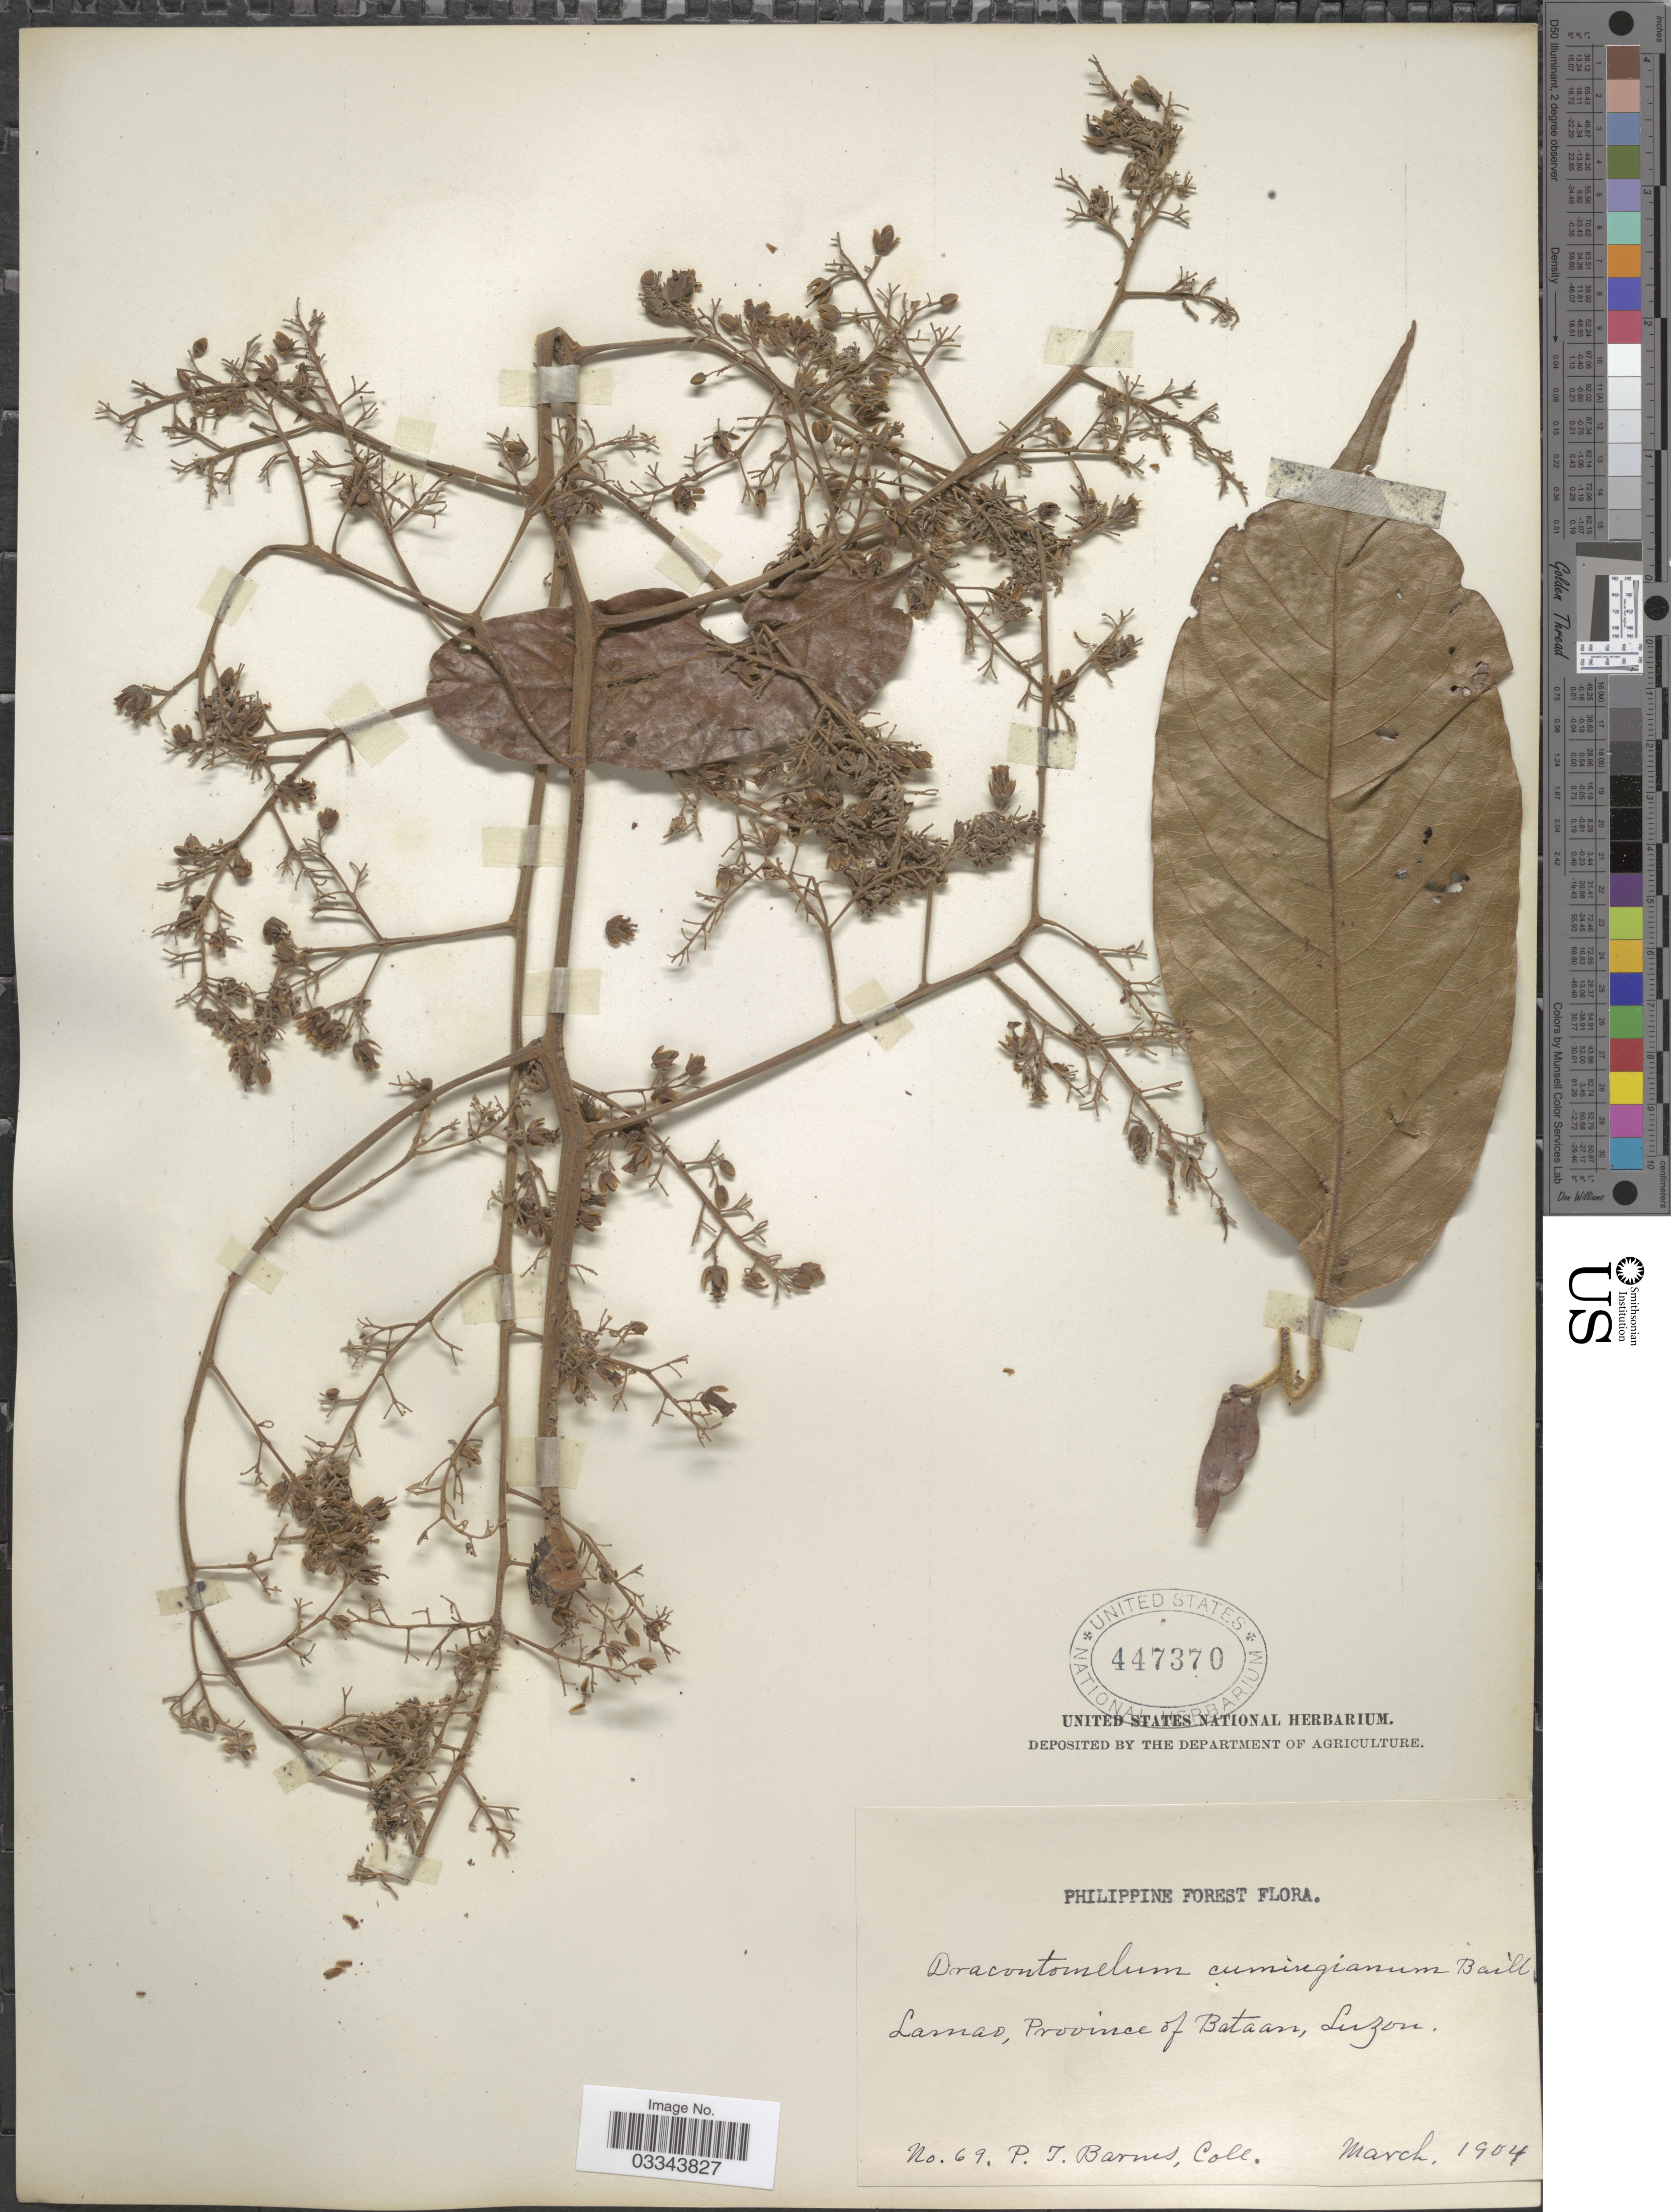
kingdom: Plantae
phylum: Tracheophyta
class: Magnoliopsida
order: Sapindales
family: Anacardiaceae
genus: Dracontomelon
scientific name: Dracontomelon edule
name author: Merr.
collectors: P. Barnes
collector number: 69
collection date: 1904-03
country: Philippines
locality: Philippine Forest. Lamao, Province of Bataan, Luzon.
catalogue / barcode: US 447370